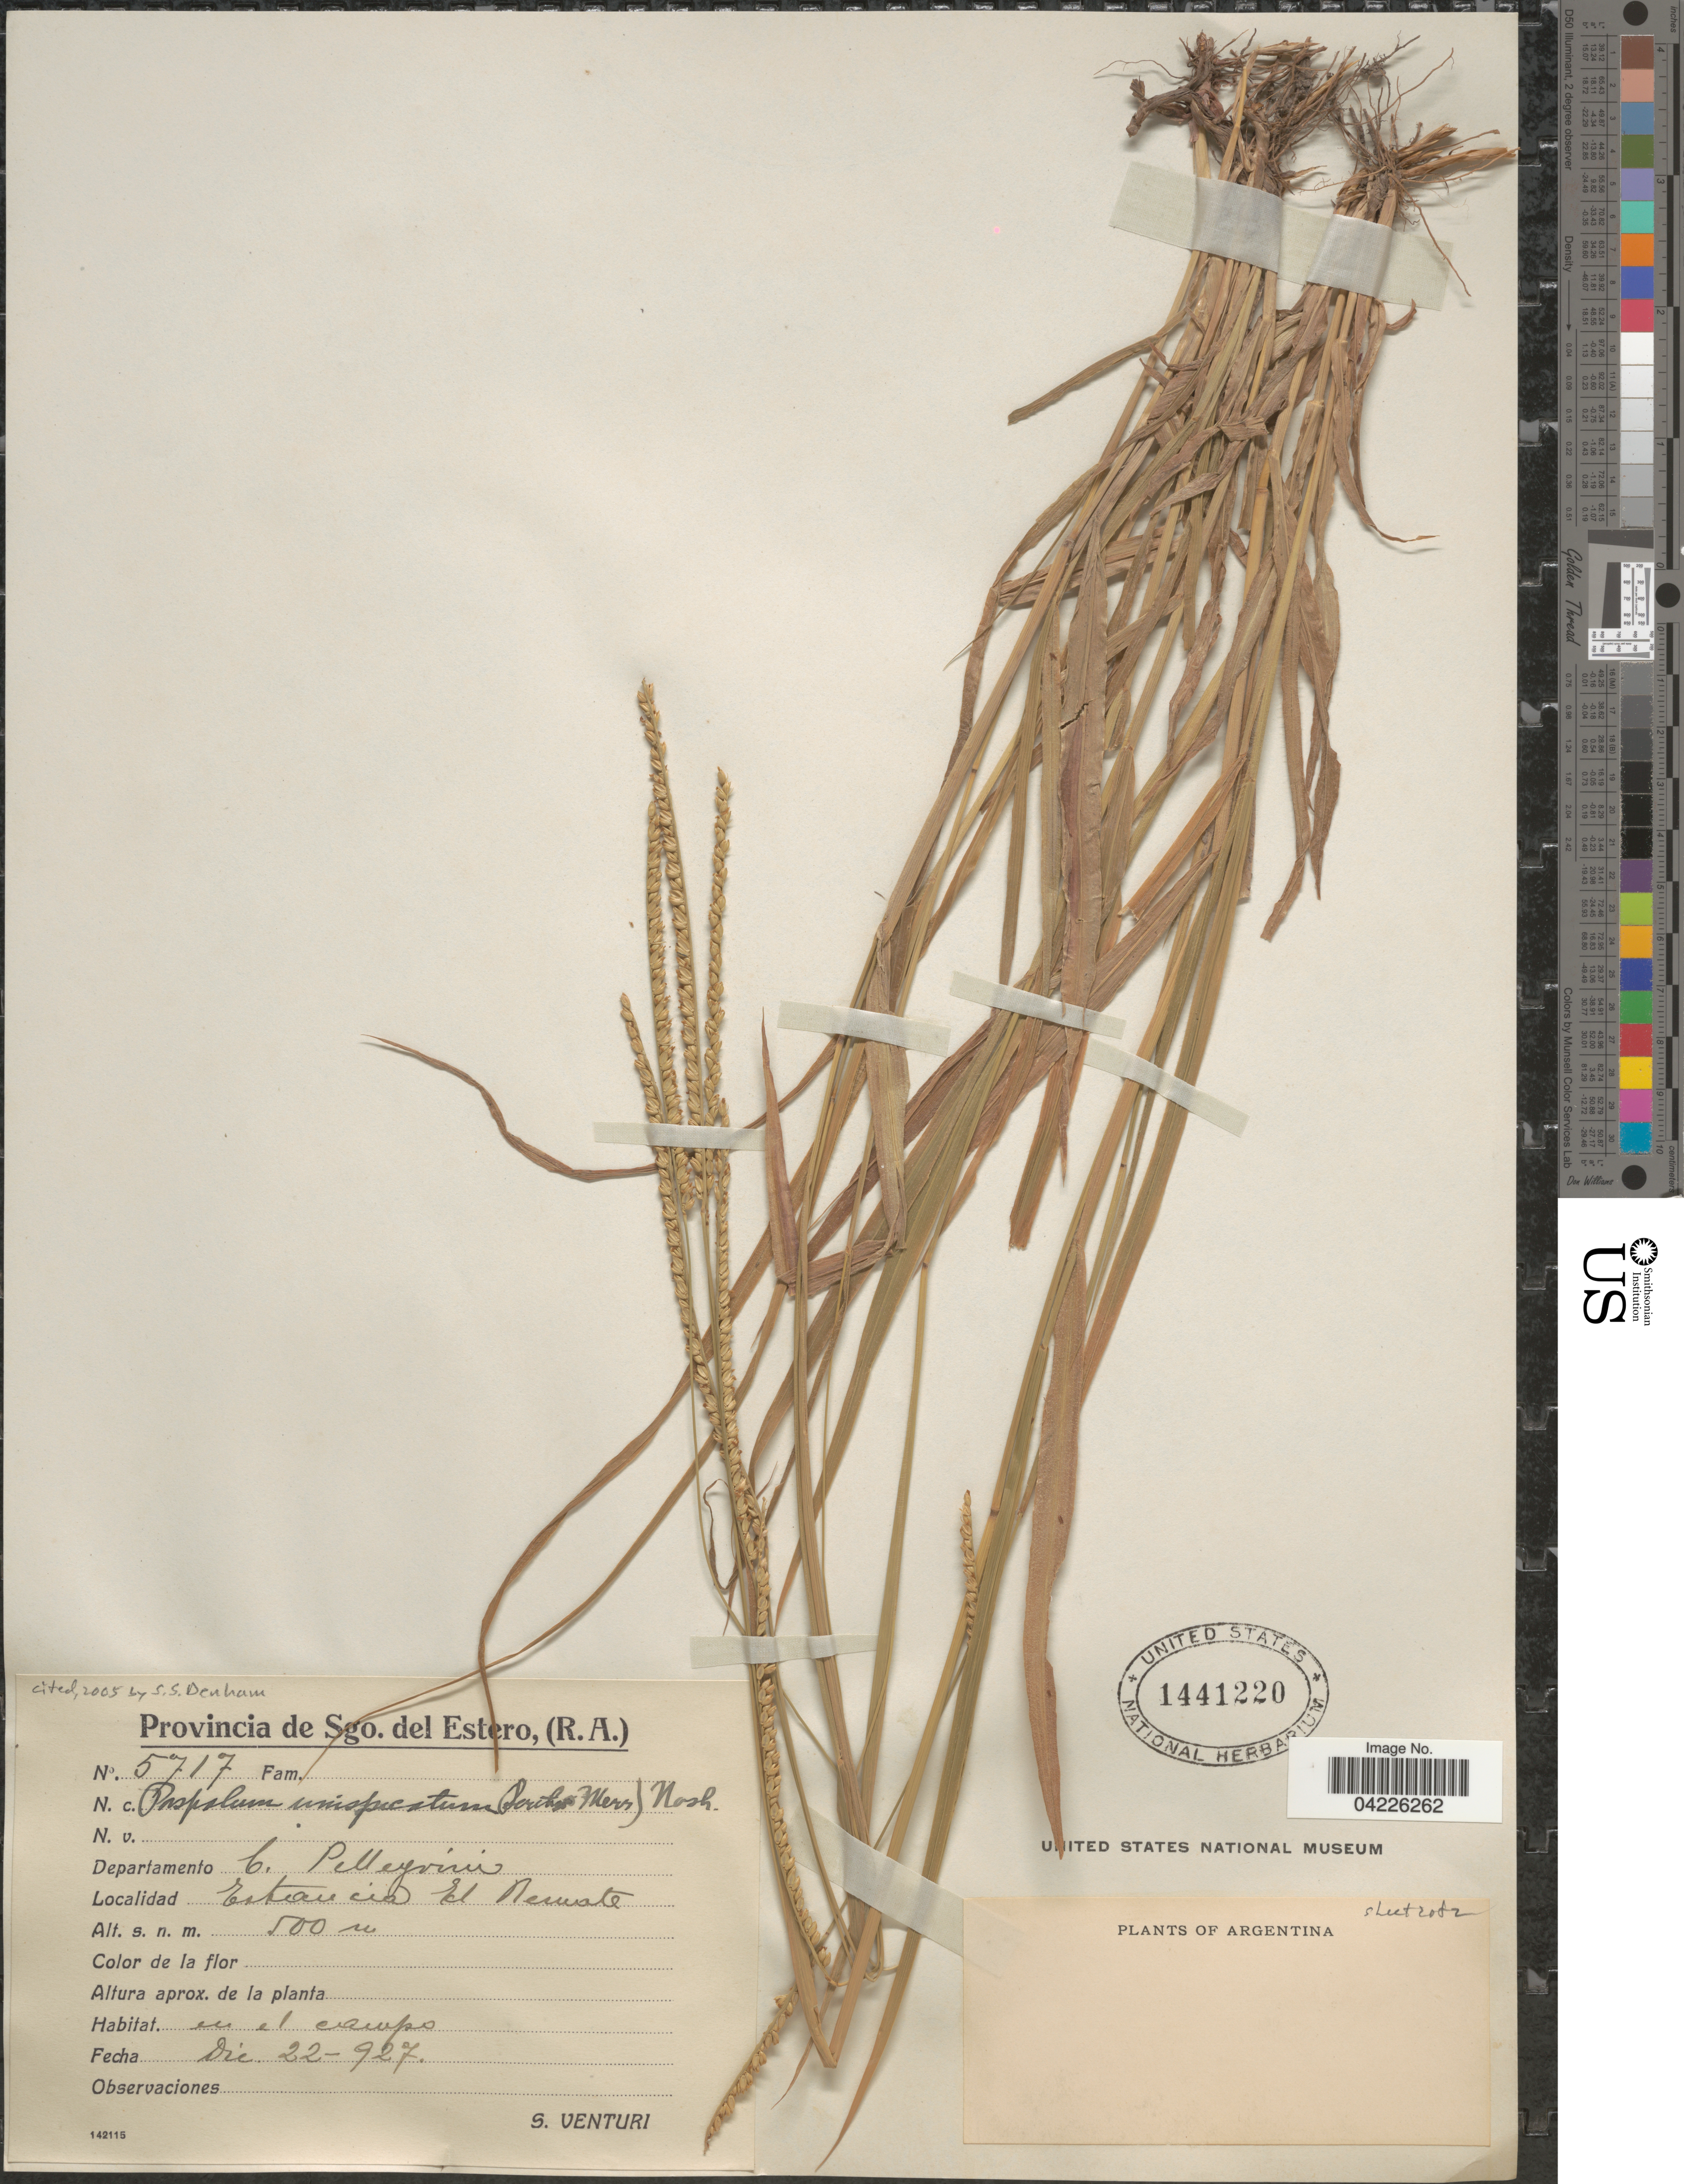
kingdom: Plantae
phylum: Tracheophyta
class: Liliopsida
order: Poales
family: Poaceae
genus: Paspalum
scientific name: Paspalum unispicatum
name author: (Scribn. & Merr.) Nash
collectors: S. Venturi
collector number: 5717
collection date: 1927-12-22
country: Argentina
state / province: Santiago del Estero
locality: Departamento C. Pellegrini. Estancia El Remate.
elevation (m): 500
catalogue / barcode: US 1441220